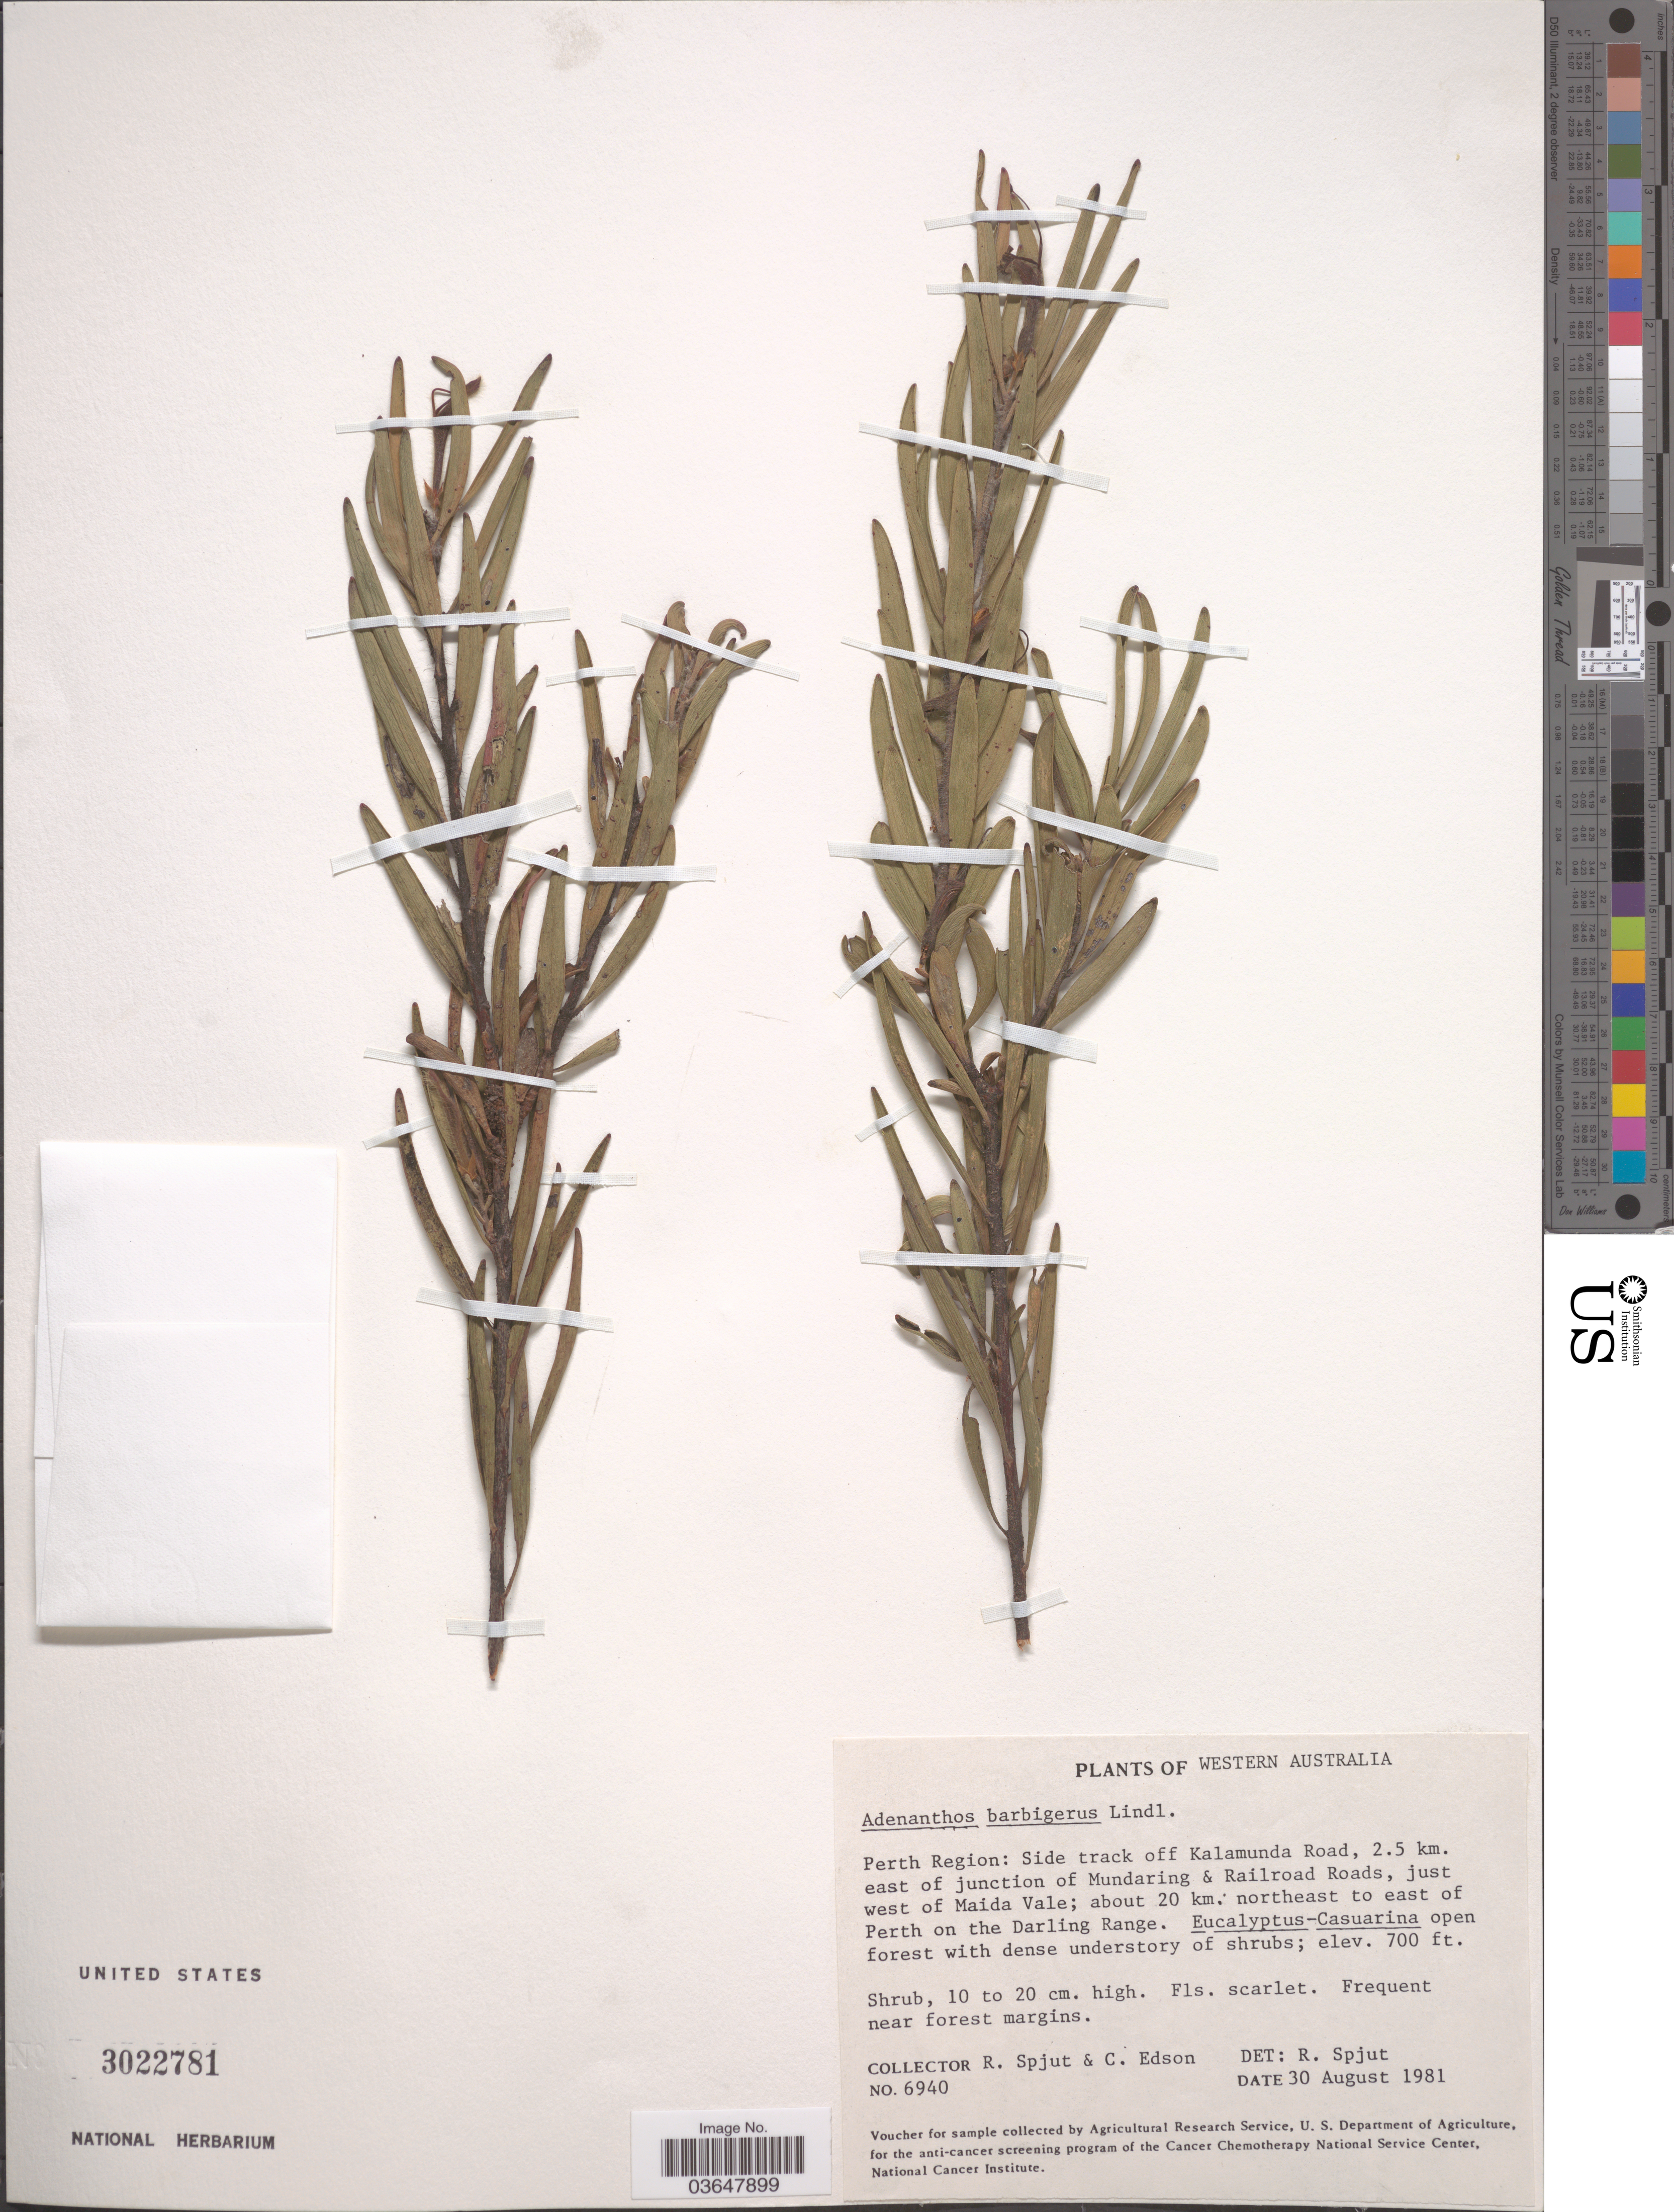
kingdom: Plantae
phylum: Tracheophyta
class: Magnoliopsida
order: Proteales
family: Proteaceae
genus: Adenanthos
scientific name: Adenanthos barbiger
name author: Lindl.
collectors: R. Spjut & C. Edson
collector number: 6940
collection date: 1981-08-30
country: Australia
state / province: Western Australia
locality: Perth Region: Side track off Kalamunda Road, 2.5 km. east of junction Mundaring & Railroad Roads, just west of Maida Vale; about 20 km. northeast to east of Perth on the Darling Range.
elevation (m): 213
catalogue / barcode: US 3022781